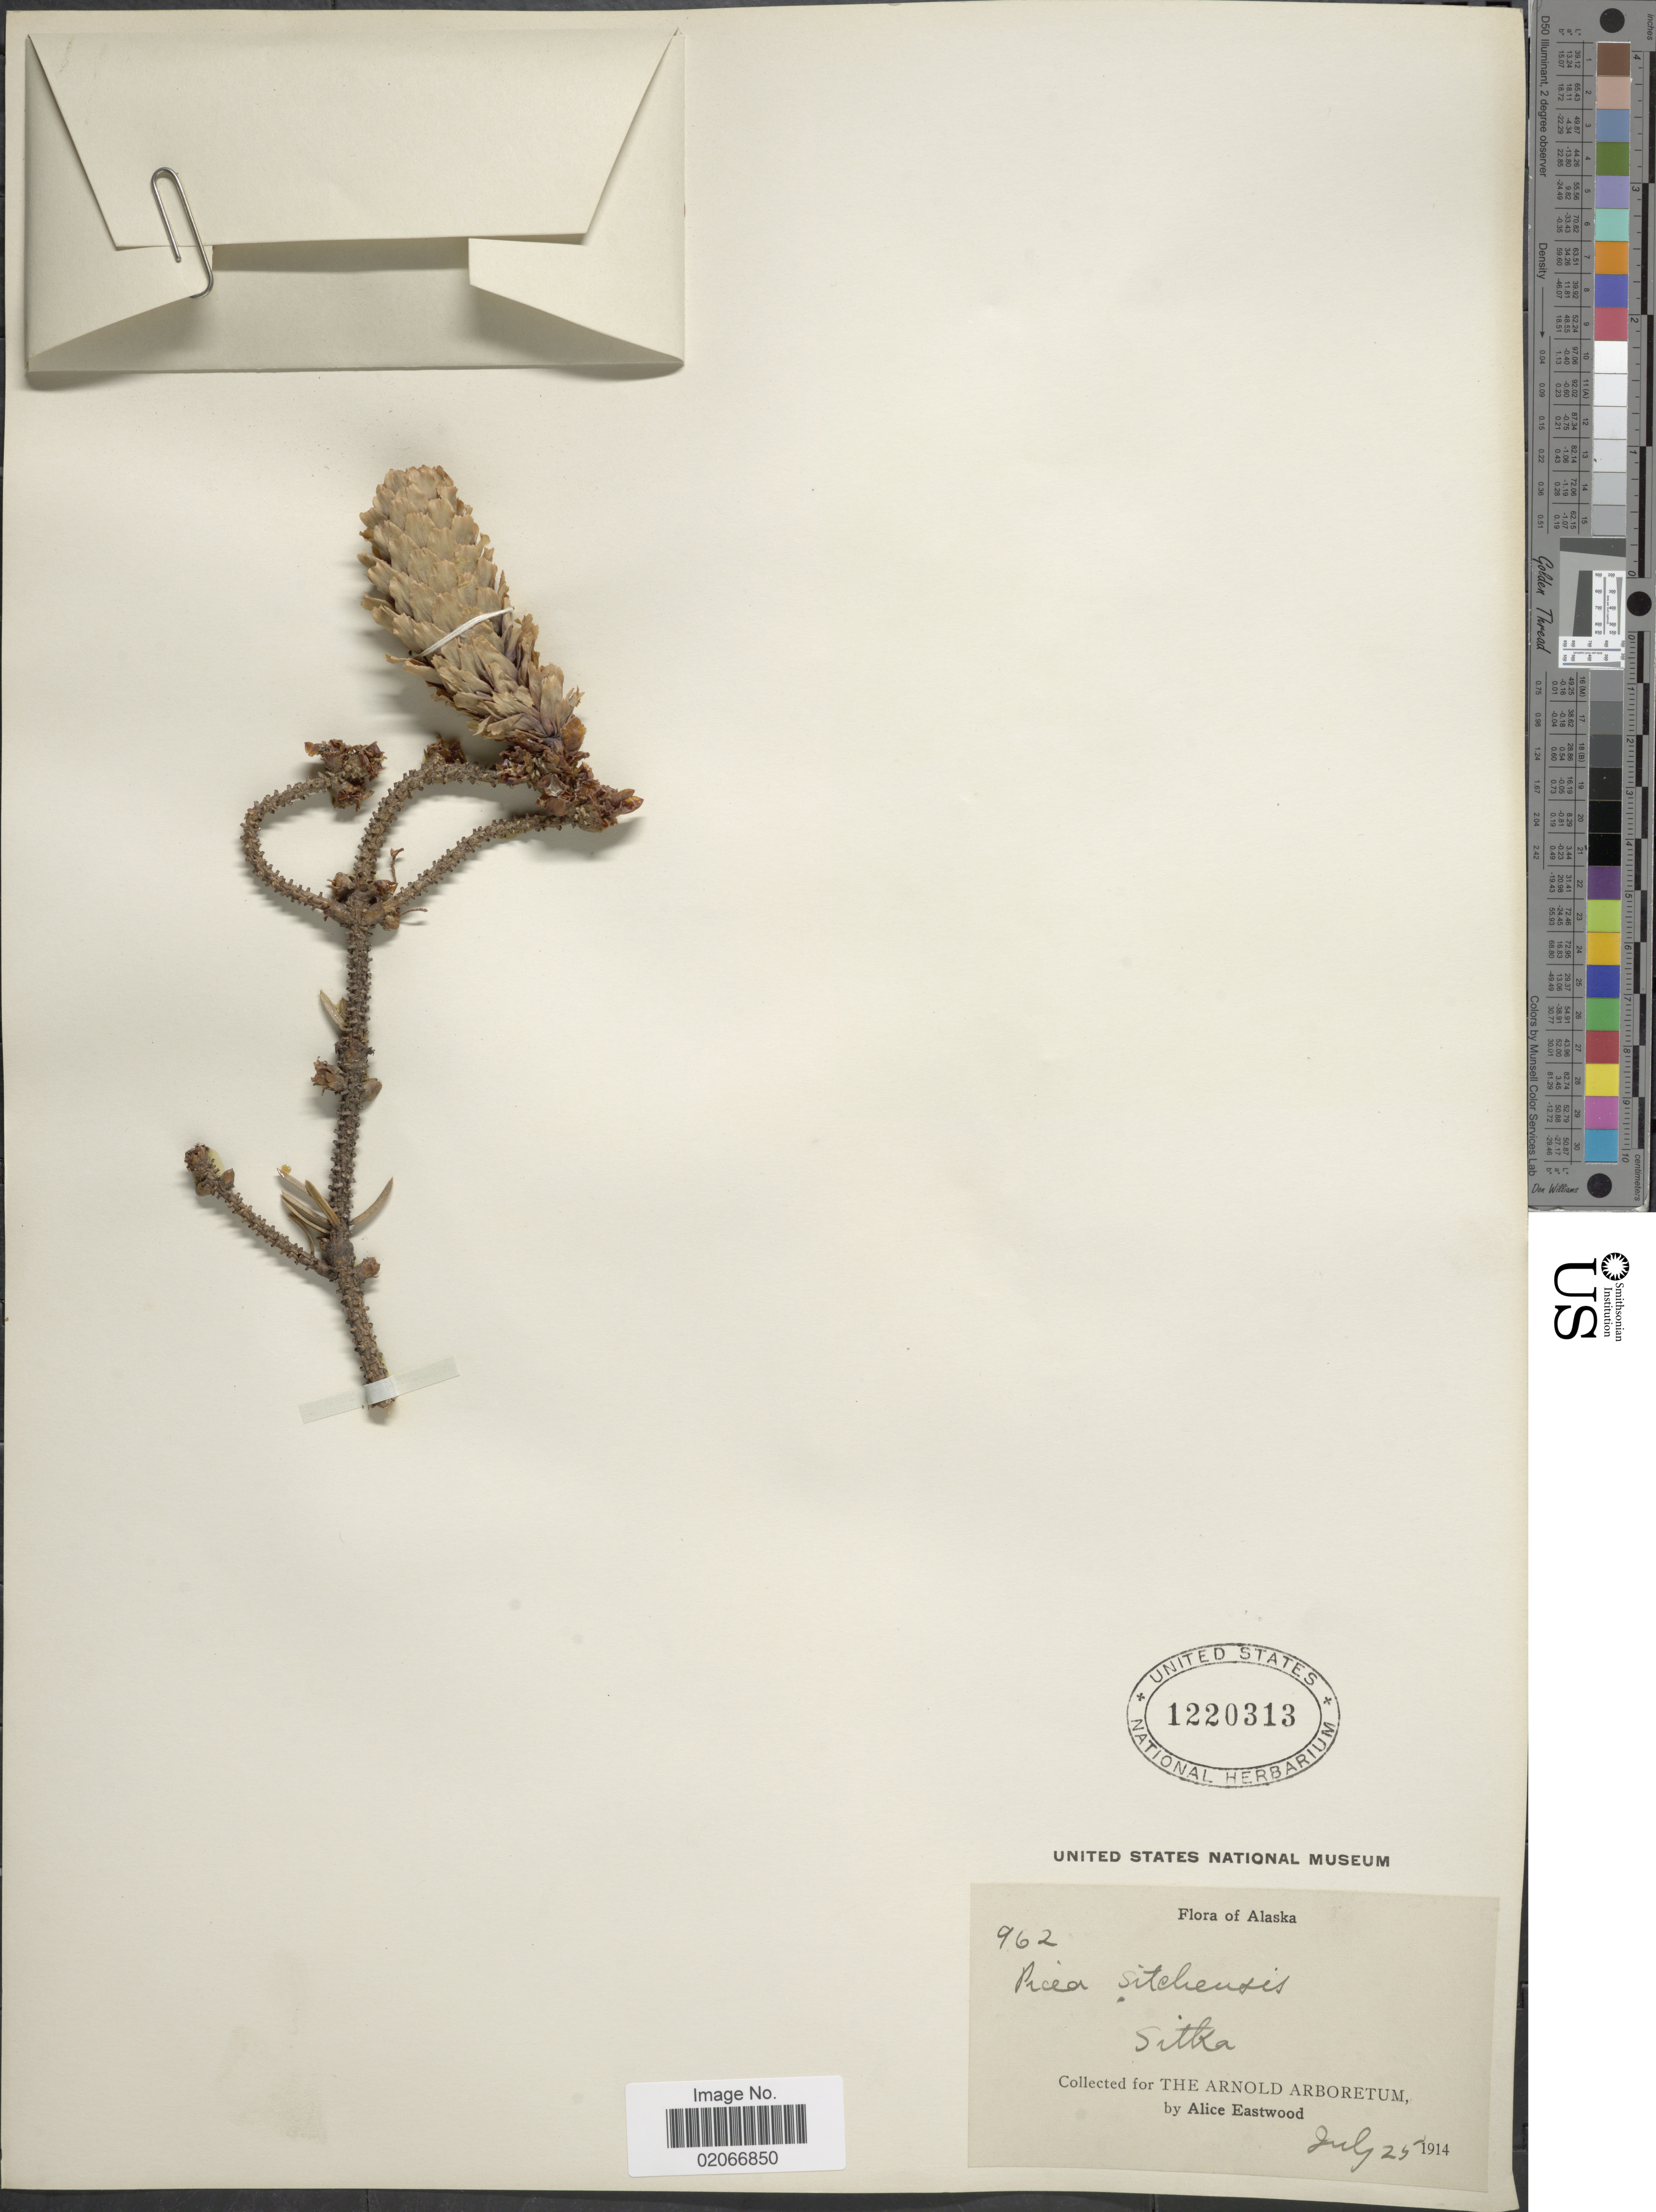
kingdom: Plantae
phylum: Tracheophyta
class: Pinopsida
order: Pinales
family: Pinaceae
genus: Picea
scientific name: Picea sitchensis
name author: (Bong.) Carrière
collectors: A. Eastwood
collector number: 962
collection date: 1914-07-25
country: United States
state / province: Alaska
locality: Sitka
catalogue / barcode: US 1220313